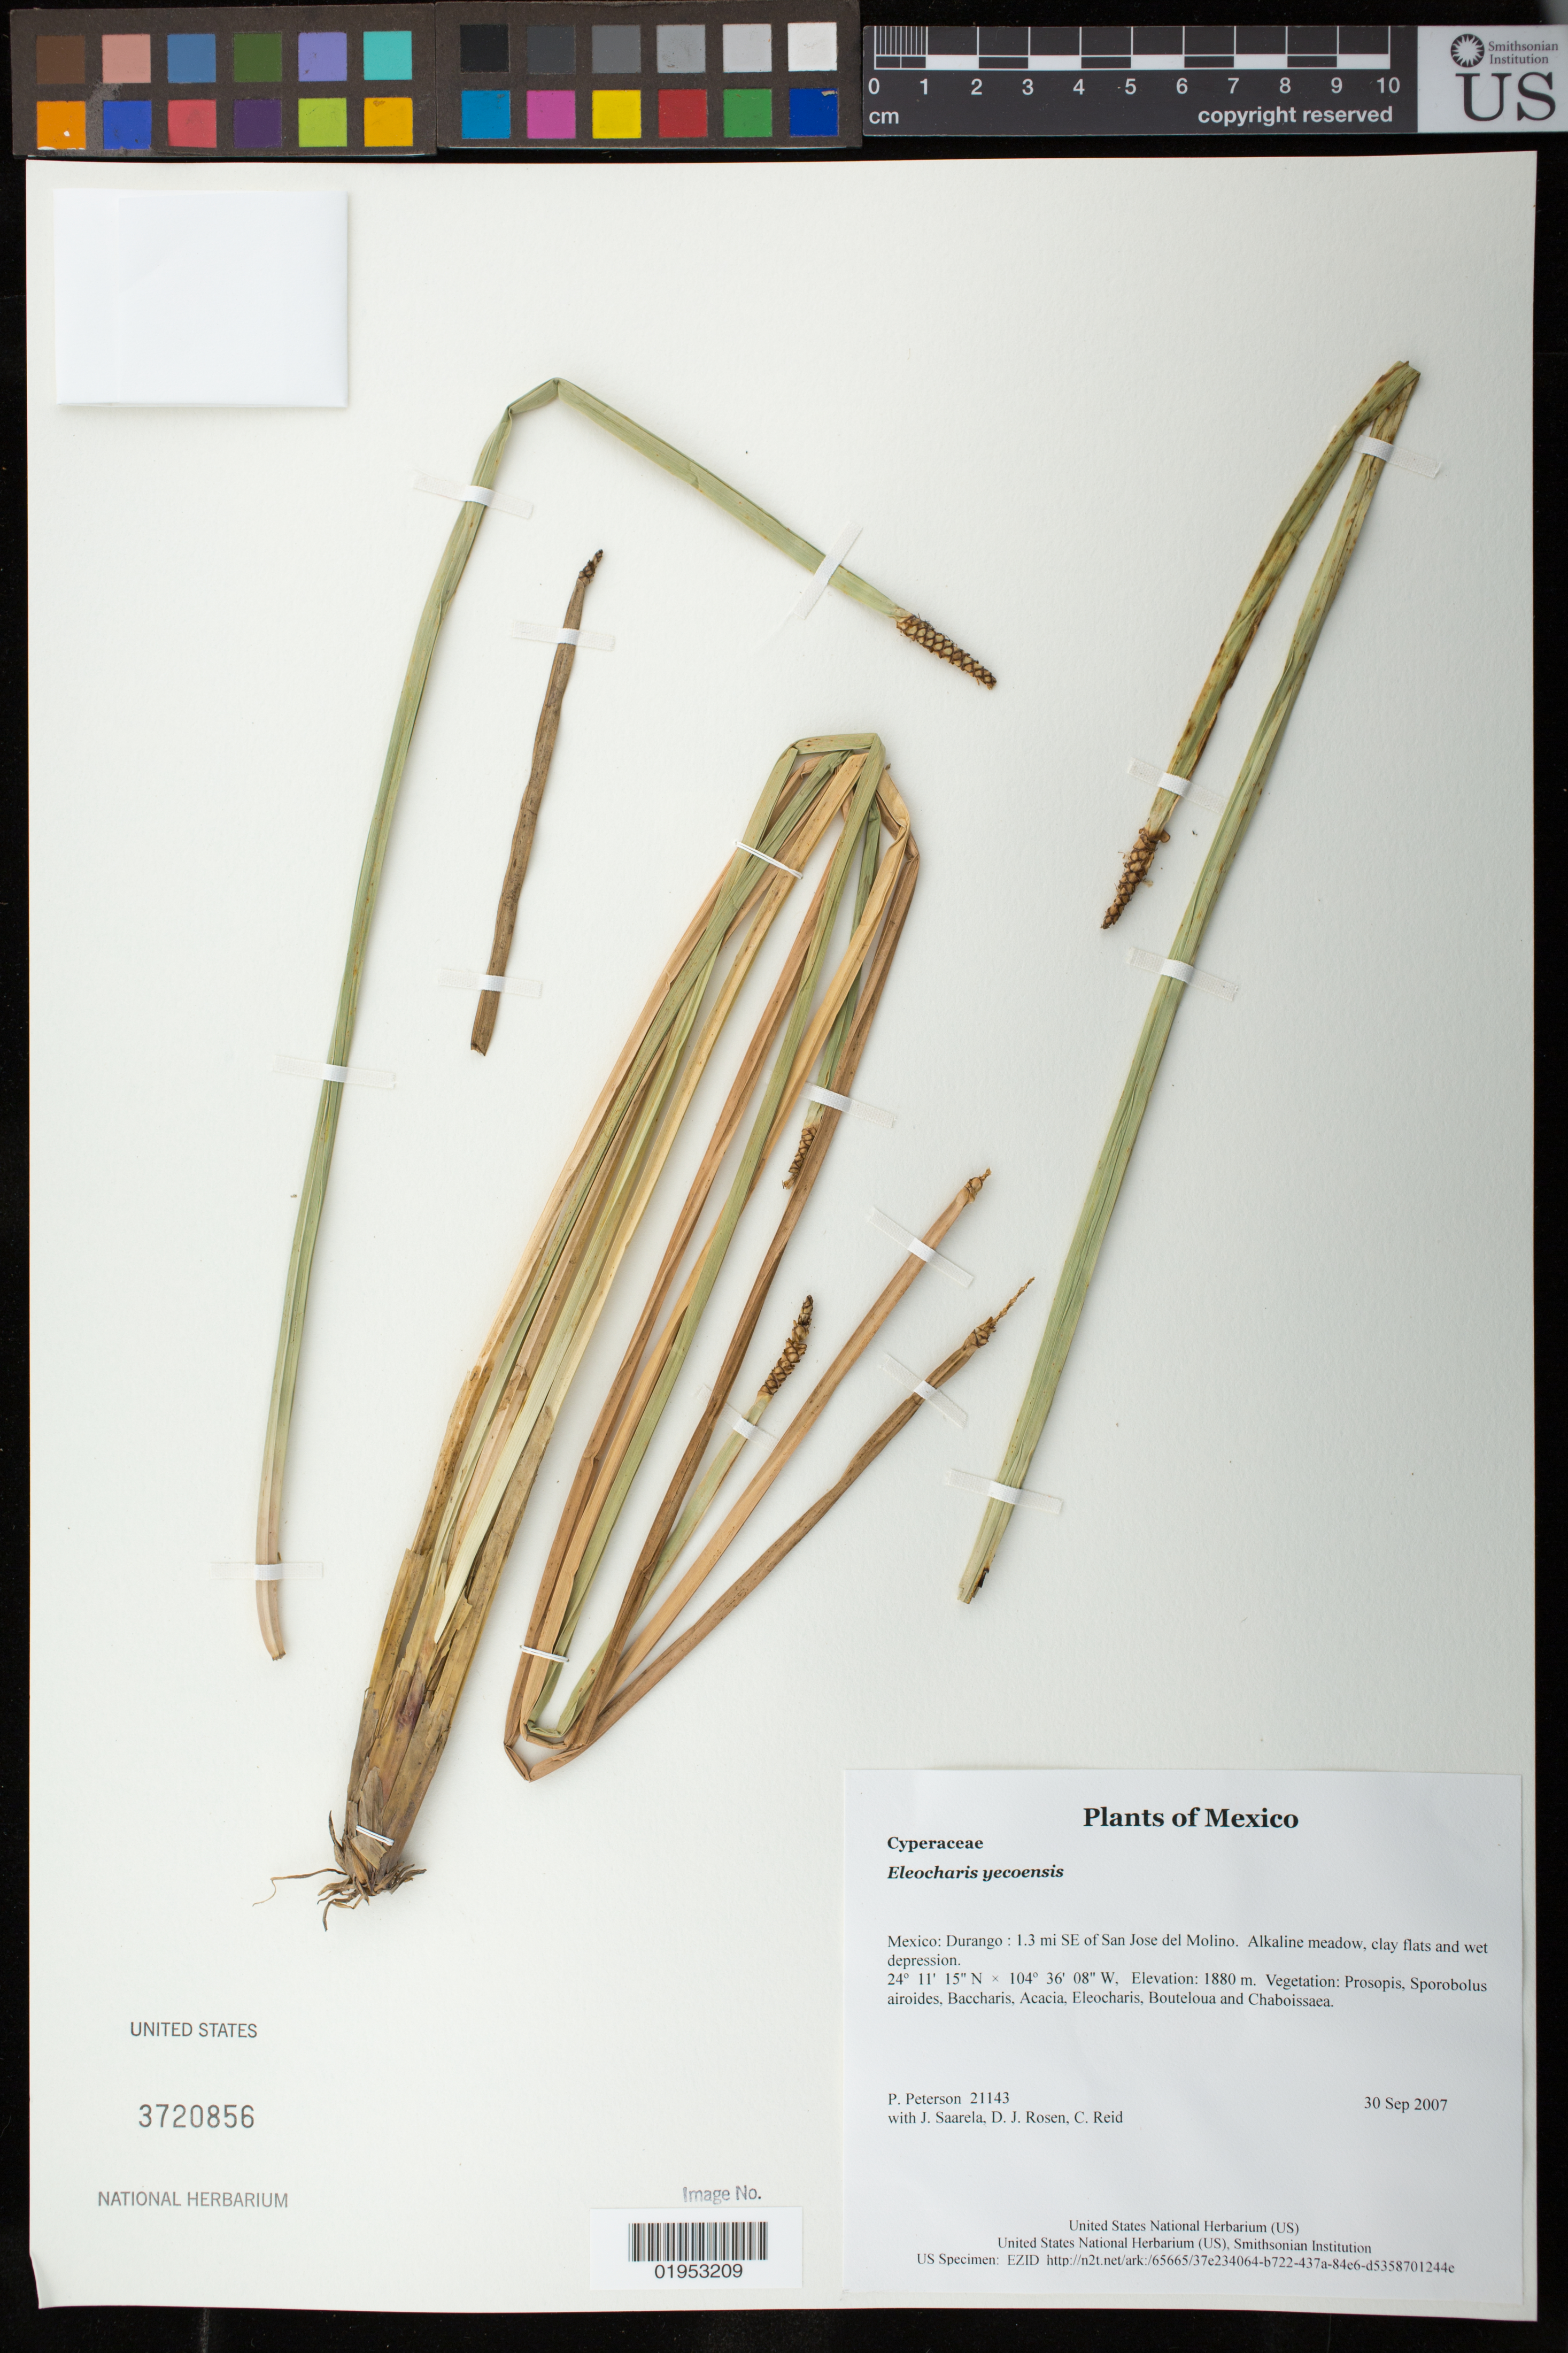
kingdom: Plantae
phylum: Tracheophyta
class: Liliopsida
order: Poales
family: Cyperaceae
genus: Eleocharis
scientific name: Eleocharis yecorensis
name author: Roalson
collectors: P. M. Peterson, J. Saarela, D. J. Rosen & C. Reid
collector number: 21143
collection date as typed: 30 Sep 2007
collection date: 2007-09-30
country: Mexico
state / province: Durango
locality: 1.3 mi SE of San Jose del Molino. Alkaline meadow, clay flats and wet depression.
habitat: Vegetation: Prosopis, Sporobolus airoides, Baccharis, Acacia, Eleocharis, Bouteloua and Chaboissaea.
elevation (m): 1880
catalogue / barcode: US 3720856